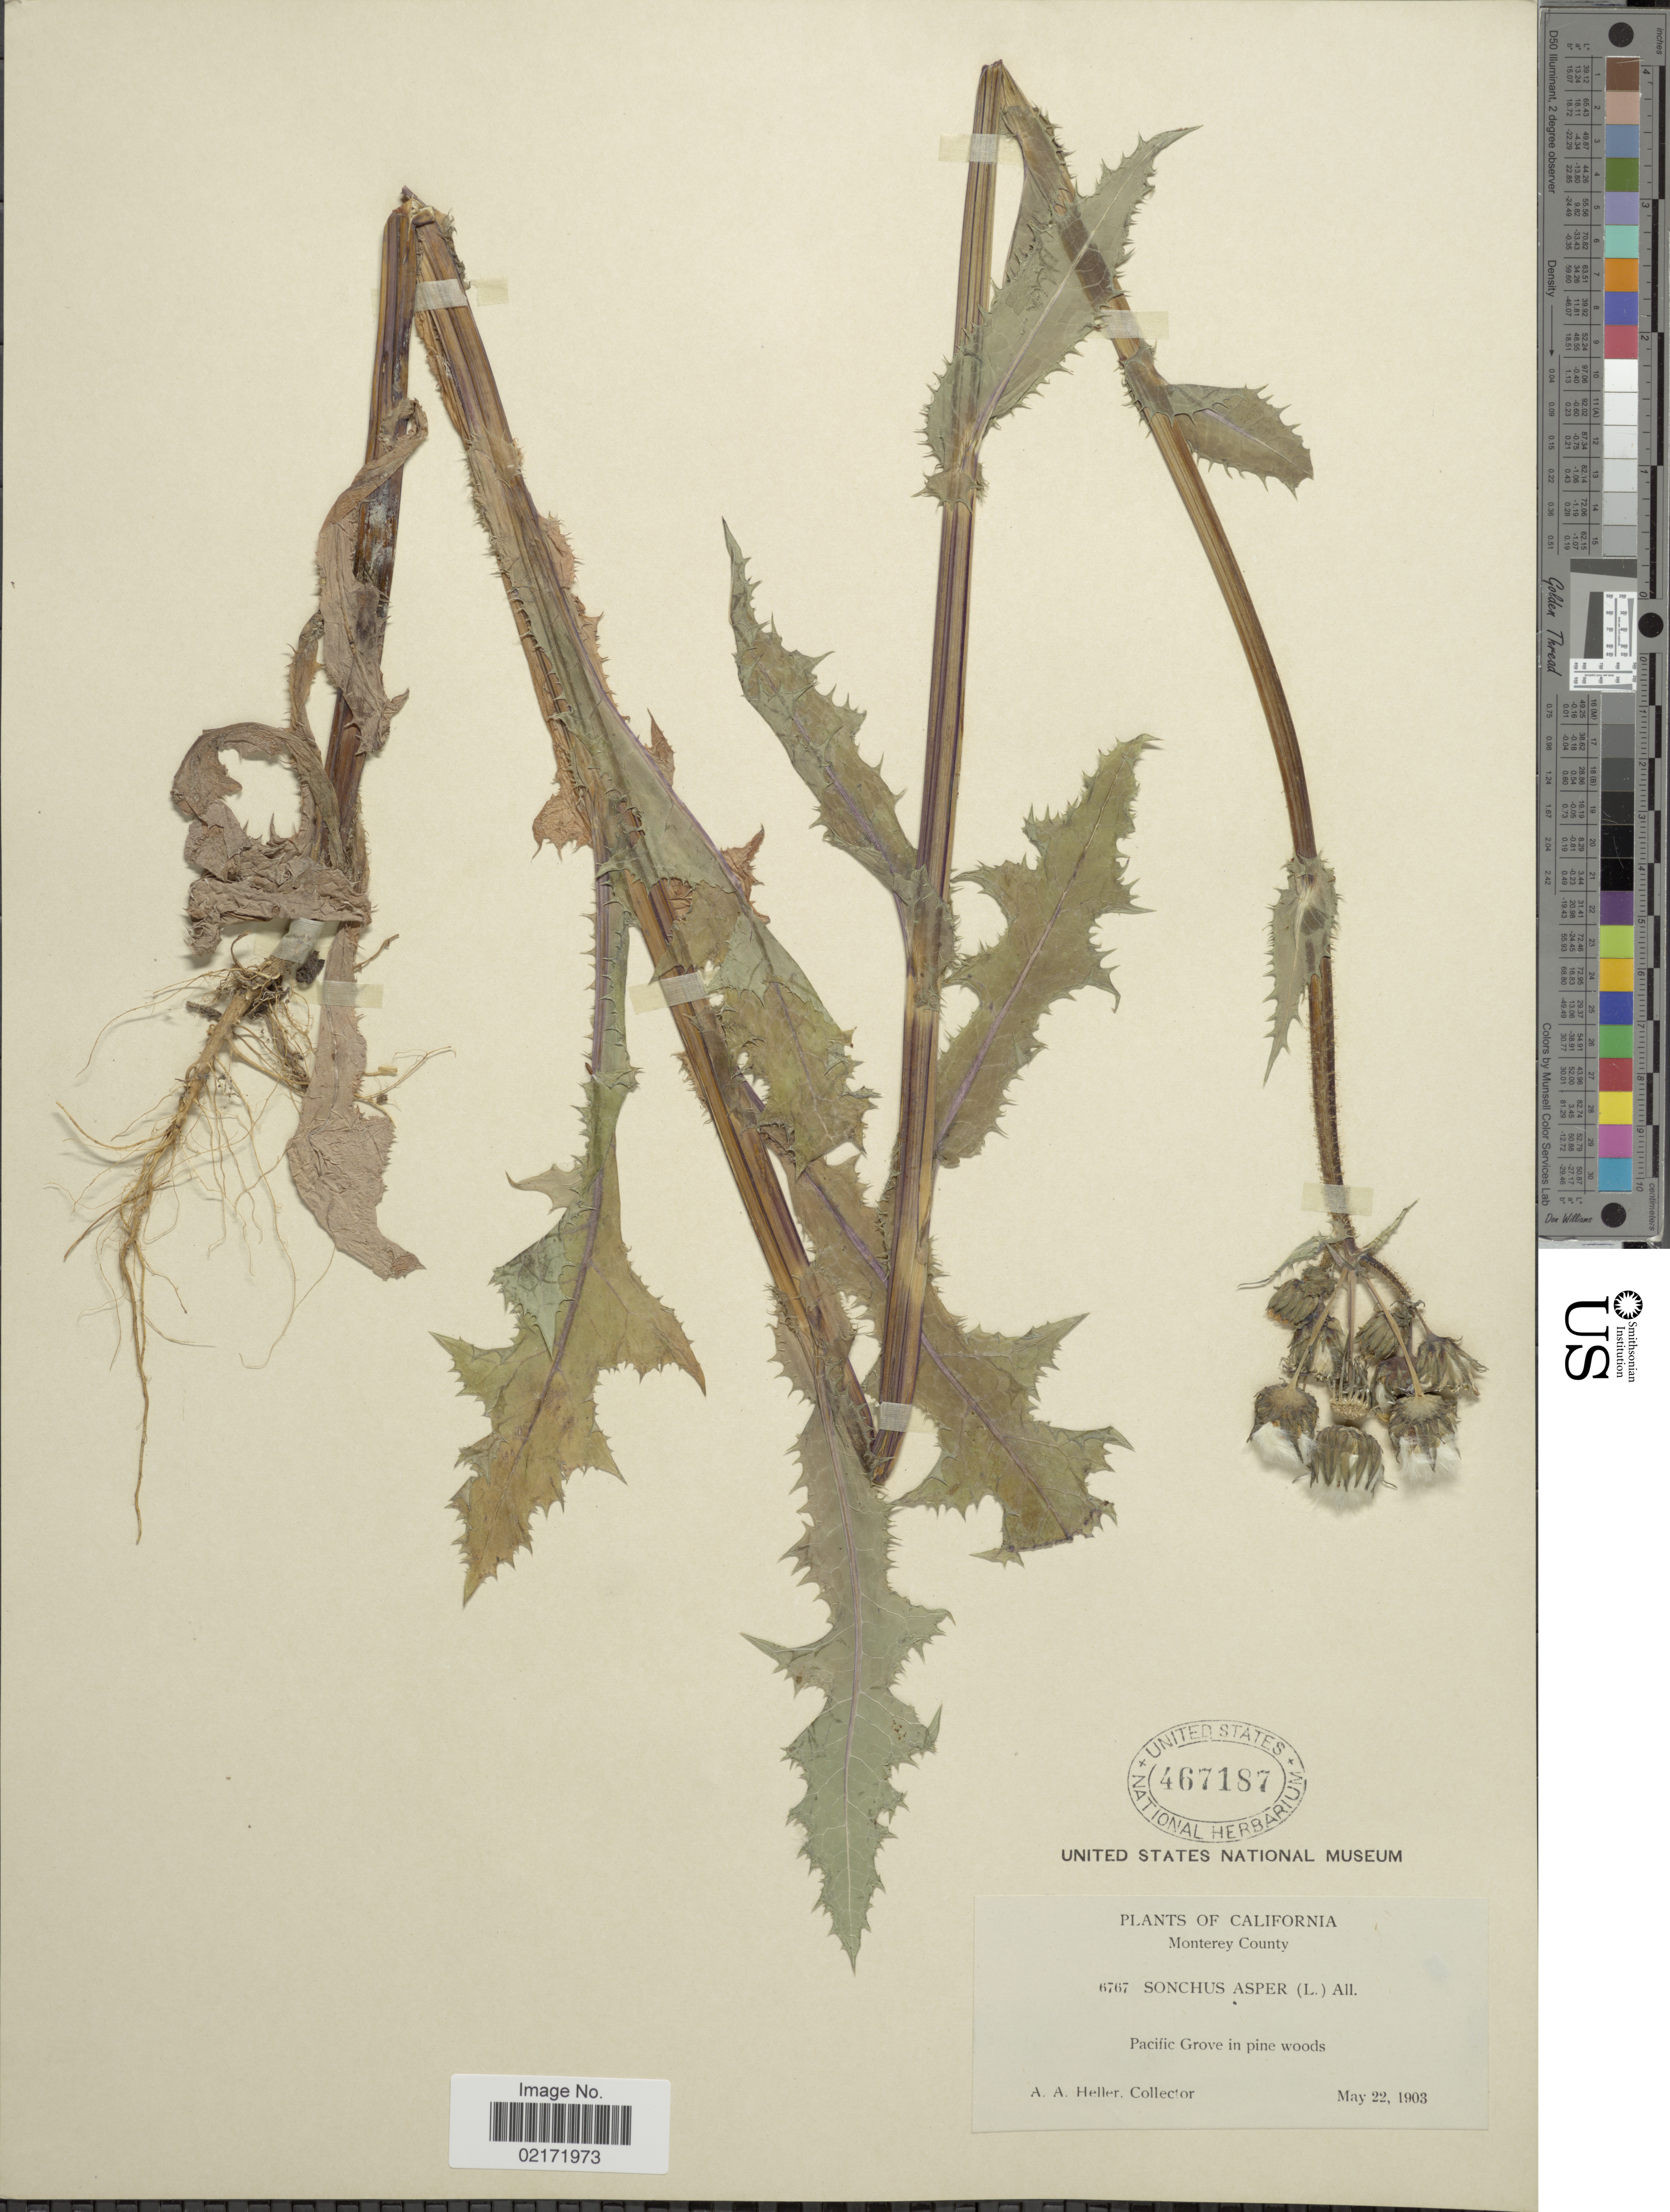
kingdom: Plantae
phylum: Tracheophyta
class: Magnoliopsida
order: Asterales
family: Asteraceae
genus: Sonchus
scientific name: Sonchus asper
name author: (L.) Hill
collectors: A. A. Heller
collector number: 6767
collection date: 1903-05-22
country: United States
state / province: California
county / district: Monterey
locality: Monterey County, Pacific Grove in pine woods.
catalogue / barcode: US 467187